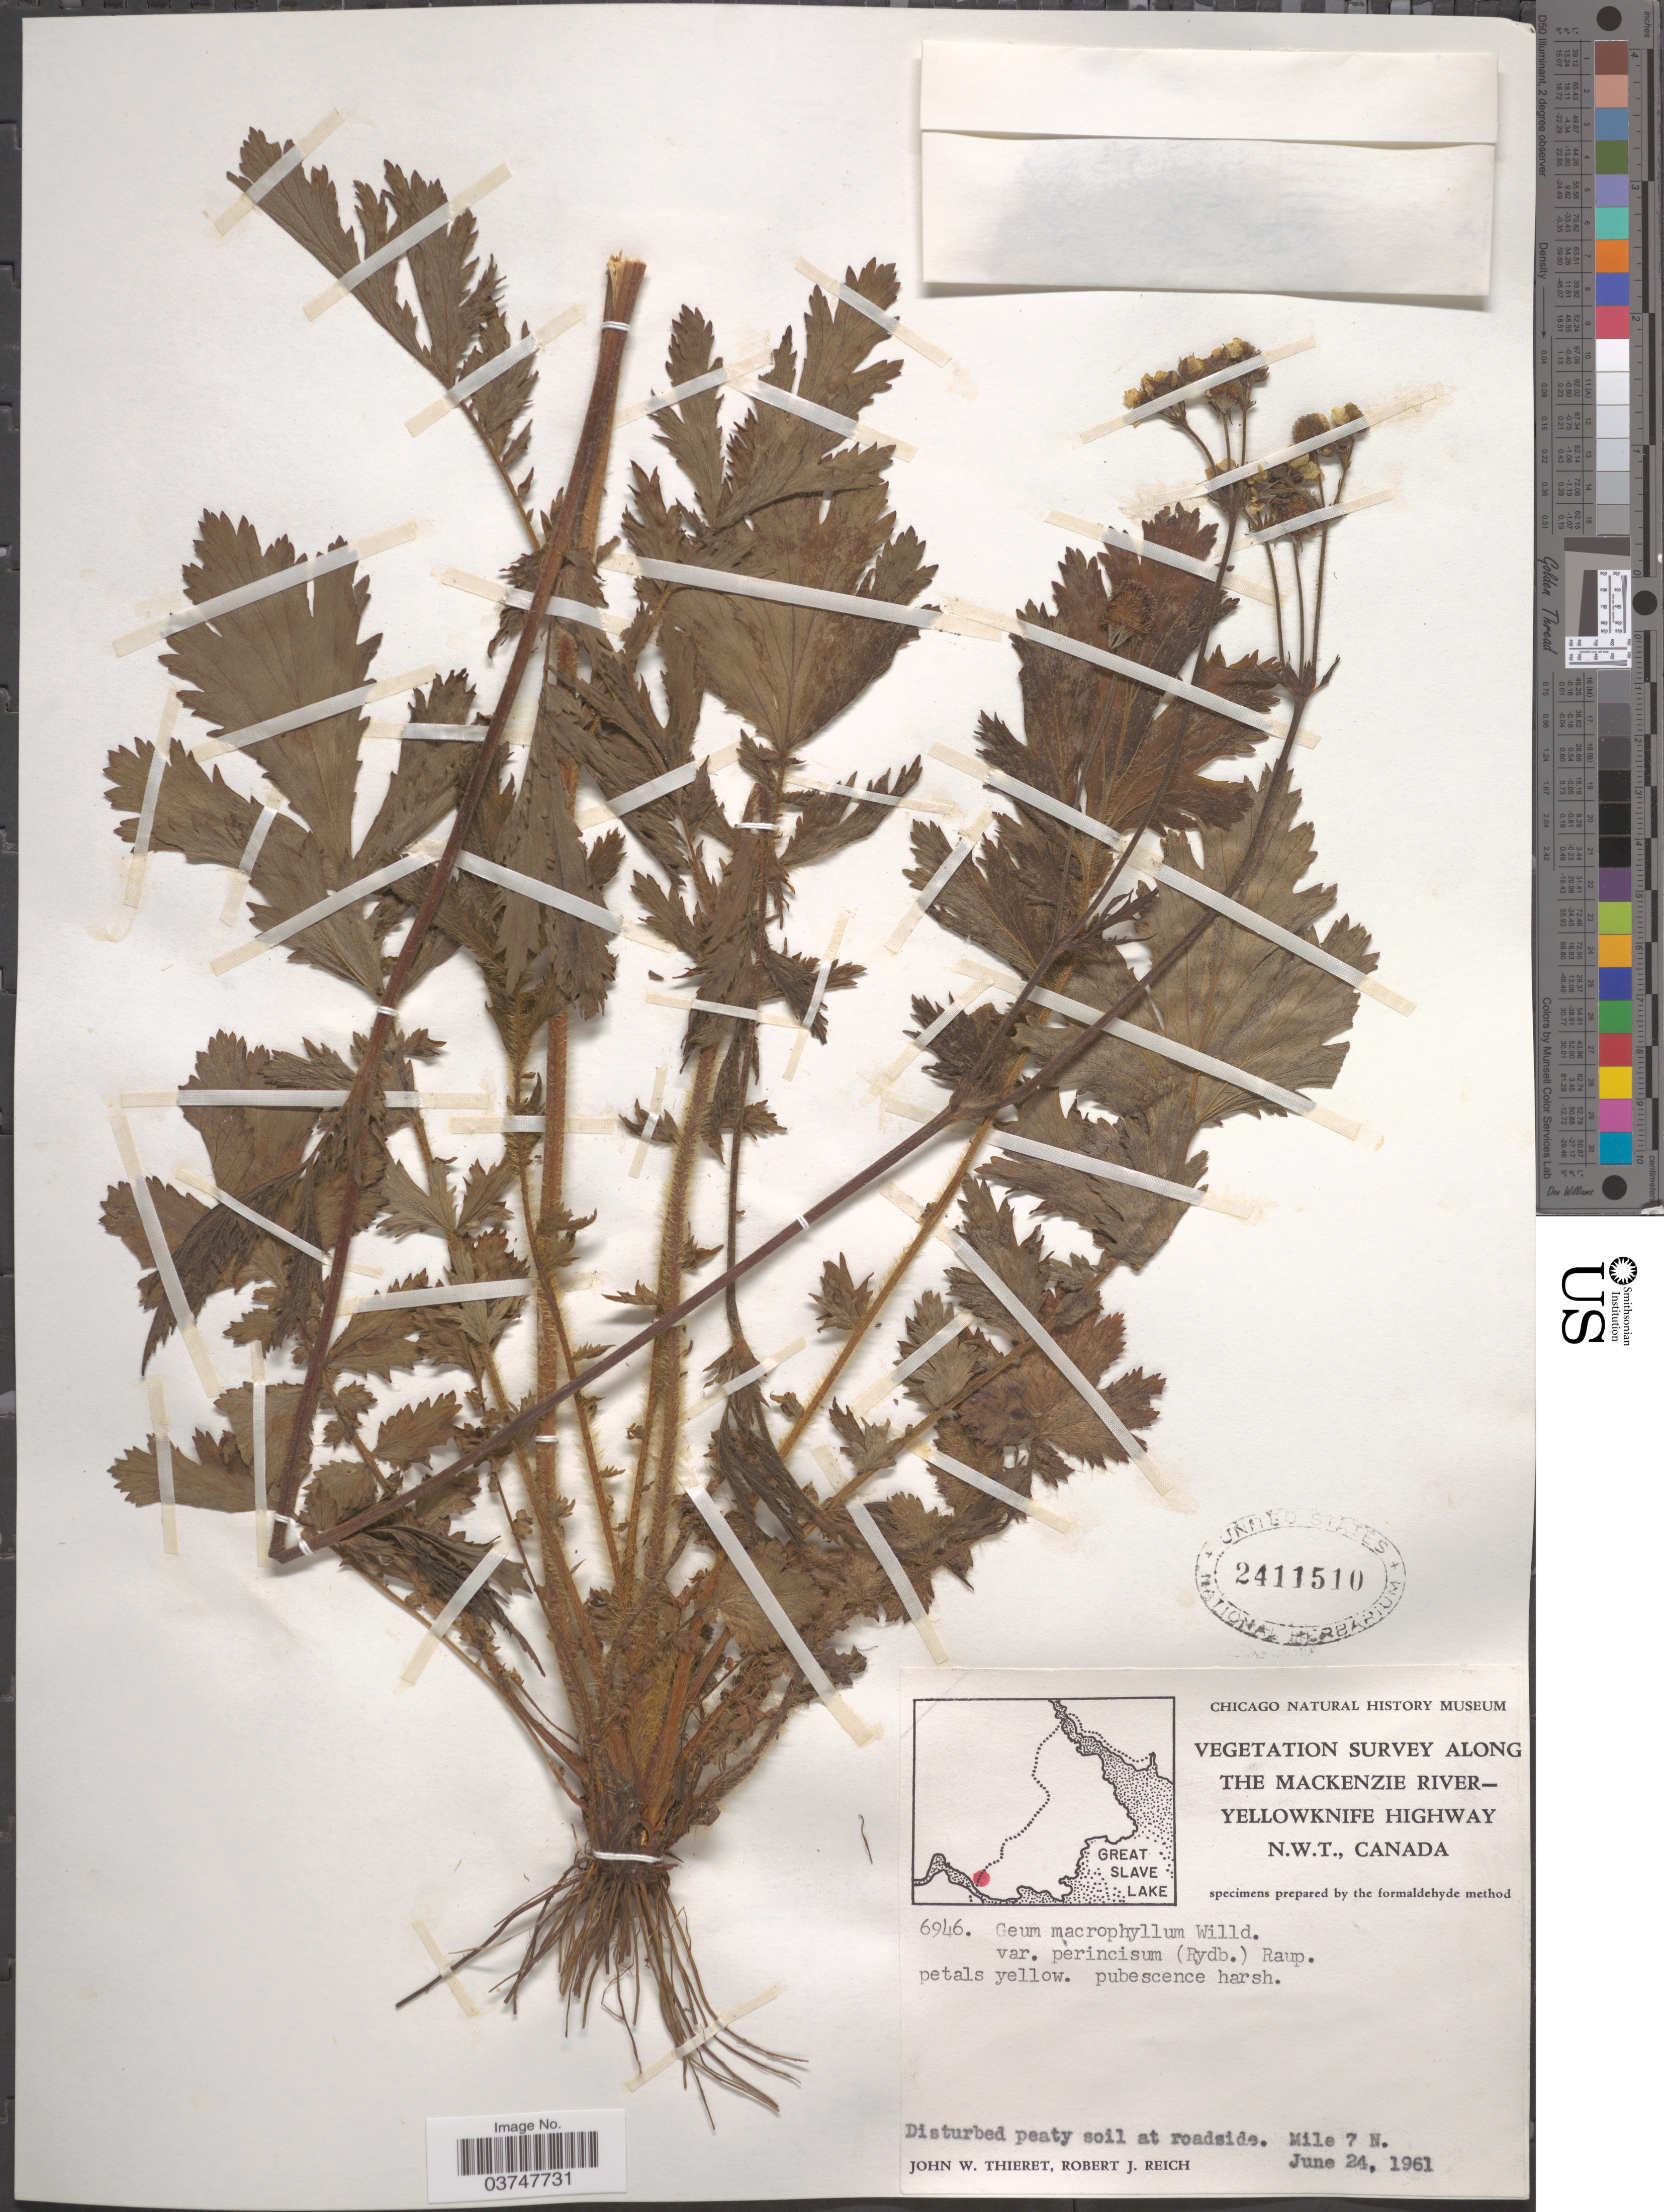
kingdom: Plantae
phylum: Tracheophyta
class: Magnoliopsida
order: Rosales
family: Rosaceae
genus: Geum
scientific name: Geum macrophyllum var. perincisum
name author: (Rydb.) Raup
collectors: J. W. Thieret & R. Reich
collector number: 6946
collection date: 1961-06-24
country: Canada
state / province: Northwest Territories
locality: Along the Mackenzie River-Yellowknife Highway. Mile 7 N.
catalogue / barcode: US 2411510